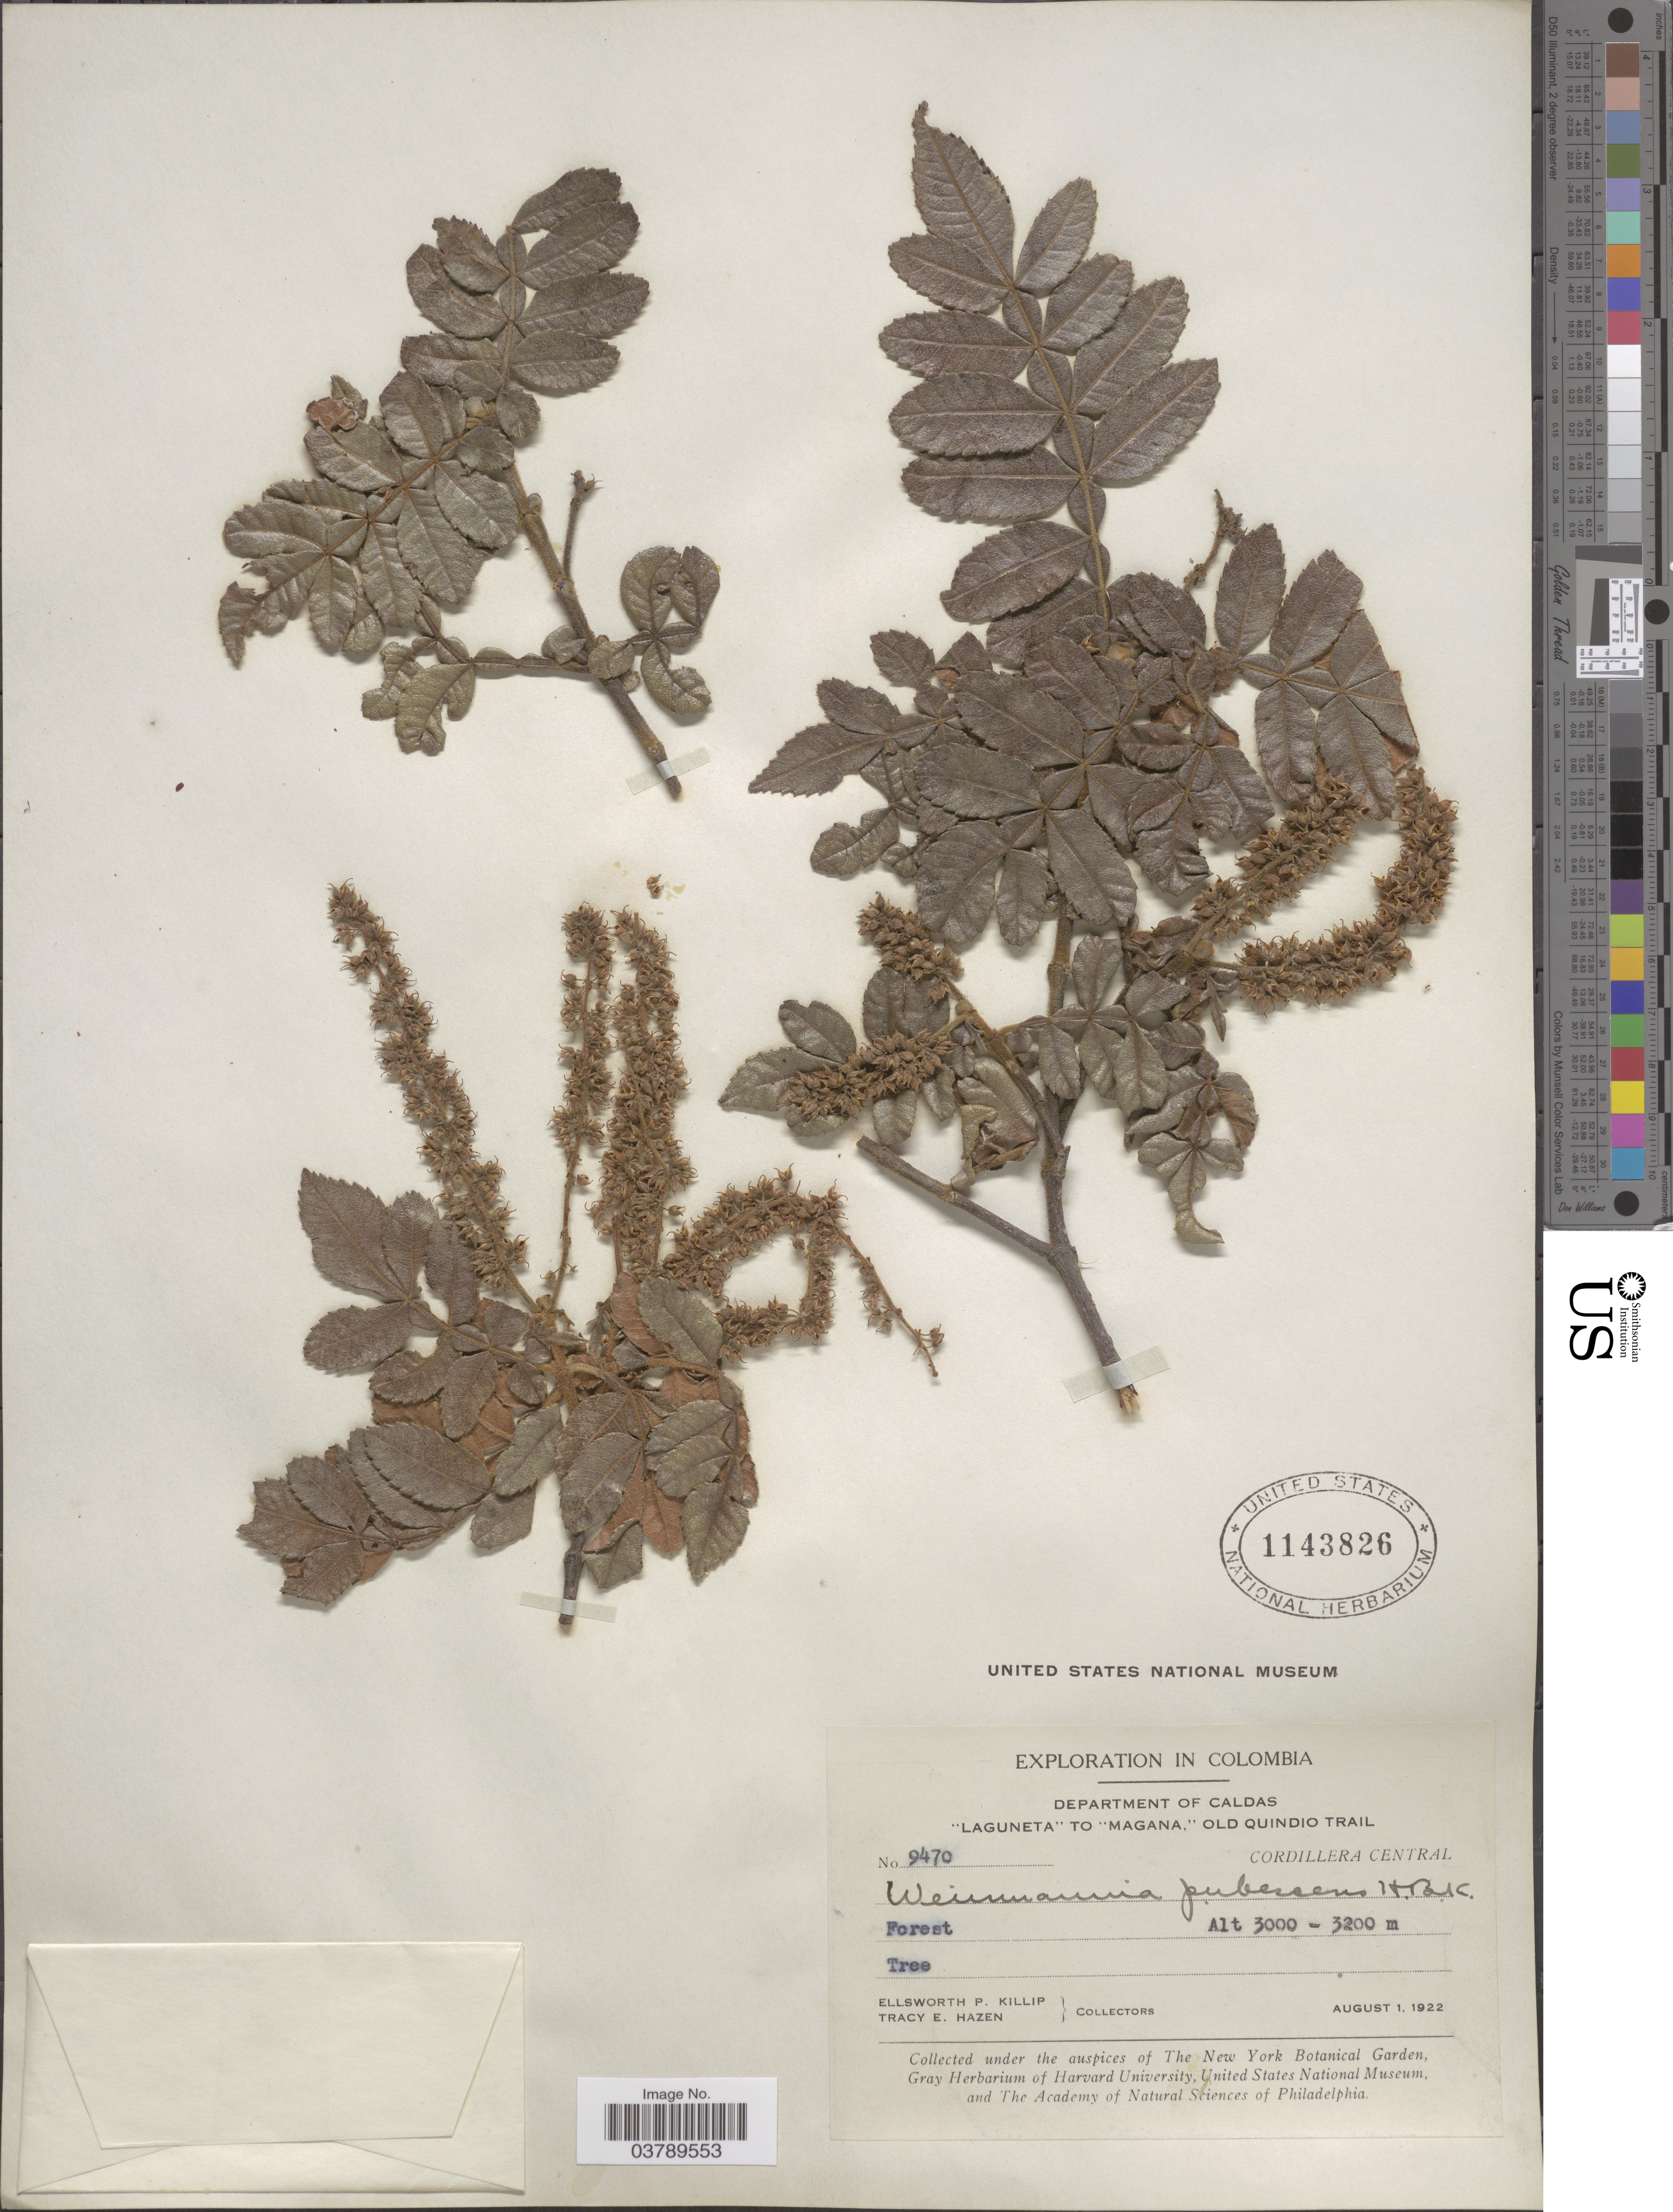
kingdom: Plantae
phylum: Tracheophyta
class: Magnoliopsida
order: Oxalidales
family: Cunoniaceae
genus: Weinmannia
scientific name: Weinmannia pubescens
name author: Kunth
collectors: E. P. Killip & T. E. Hazen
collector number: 9470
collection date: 1922-08-02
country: Colombia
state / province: Caldas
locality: Department of Caldas "Laguneta" to "Magana," Old Quindio Trail. Cordillera Oriental.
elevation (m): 3000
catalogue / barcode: US 1143826